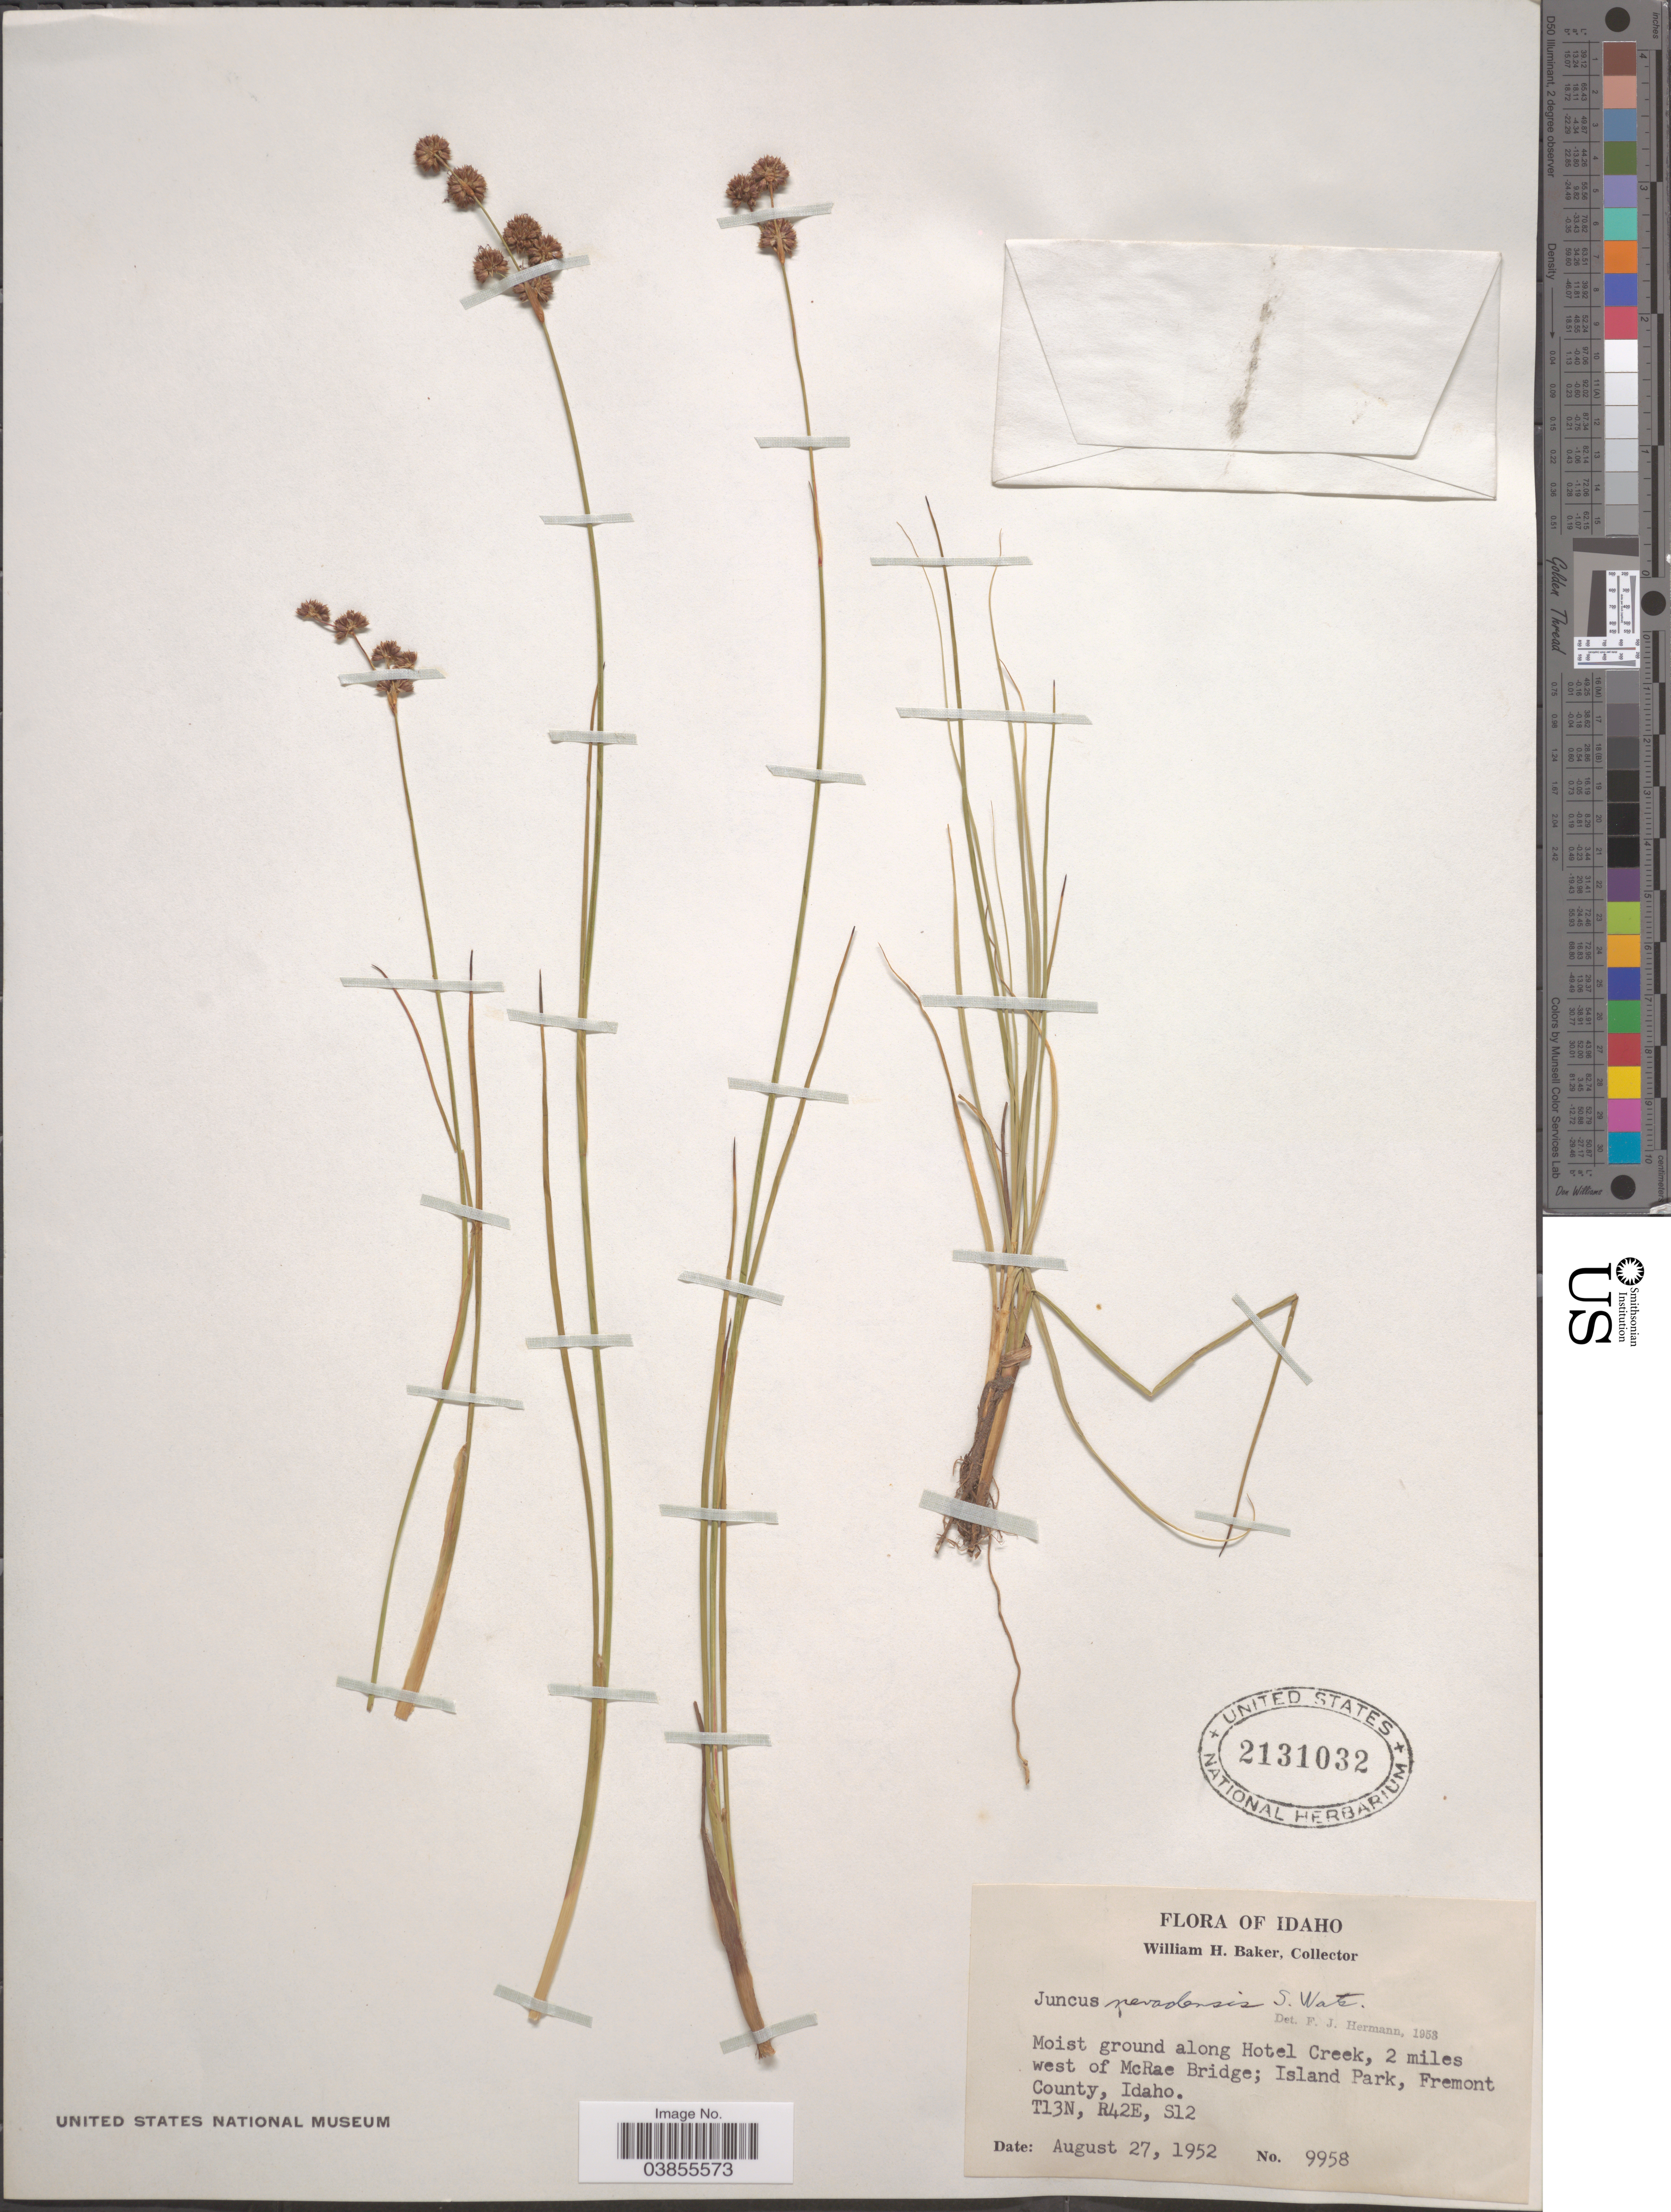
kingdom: Plantae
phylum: Tracheophyta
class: Liliopsida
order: Poales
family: Juncaceae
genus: Juncus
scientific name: Juncus nevadensis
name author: S. Watson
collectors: W. H. Baker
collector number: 9958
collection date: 1952-08-27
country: United States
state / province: Idaho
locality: Along Hotel Creek, 2 miles west of McRae Bridge; Island Park, Fremont County. T13N, R42E, S12.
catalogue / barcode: US 2131032